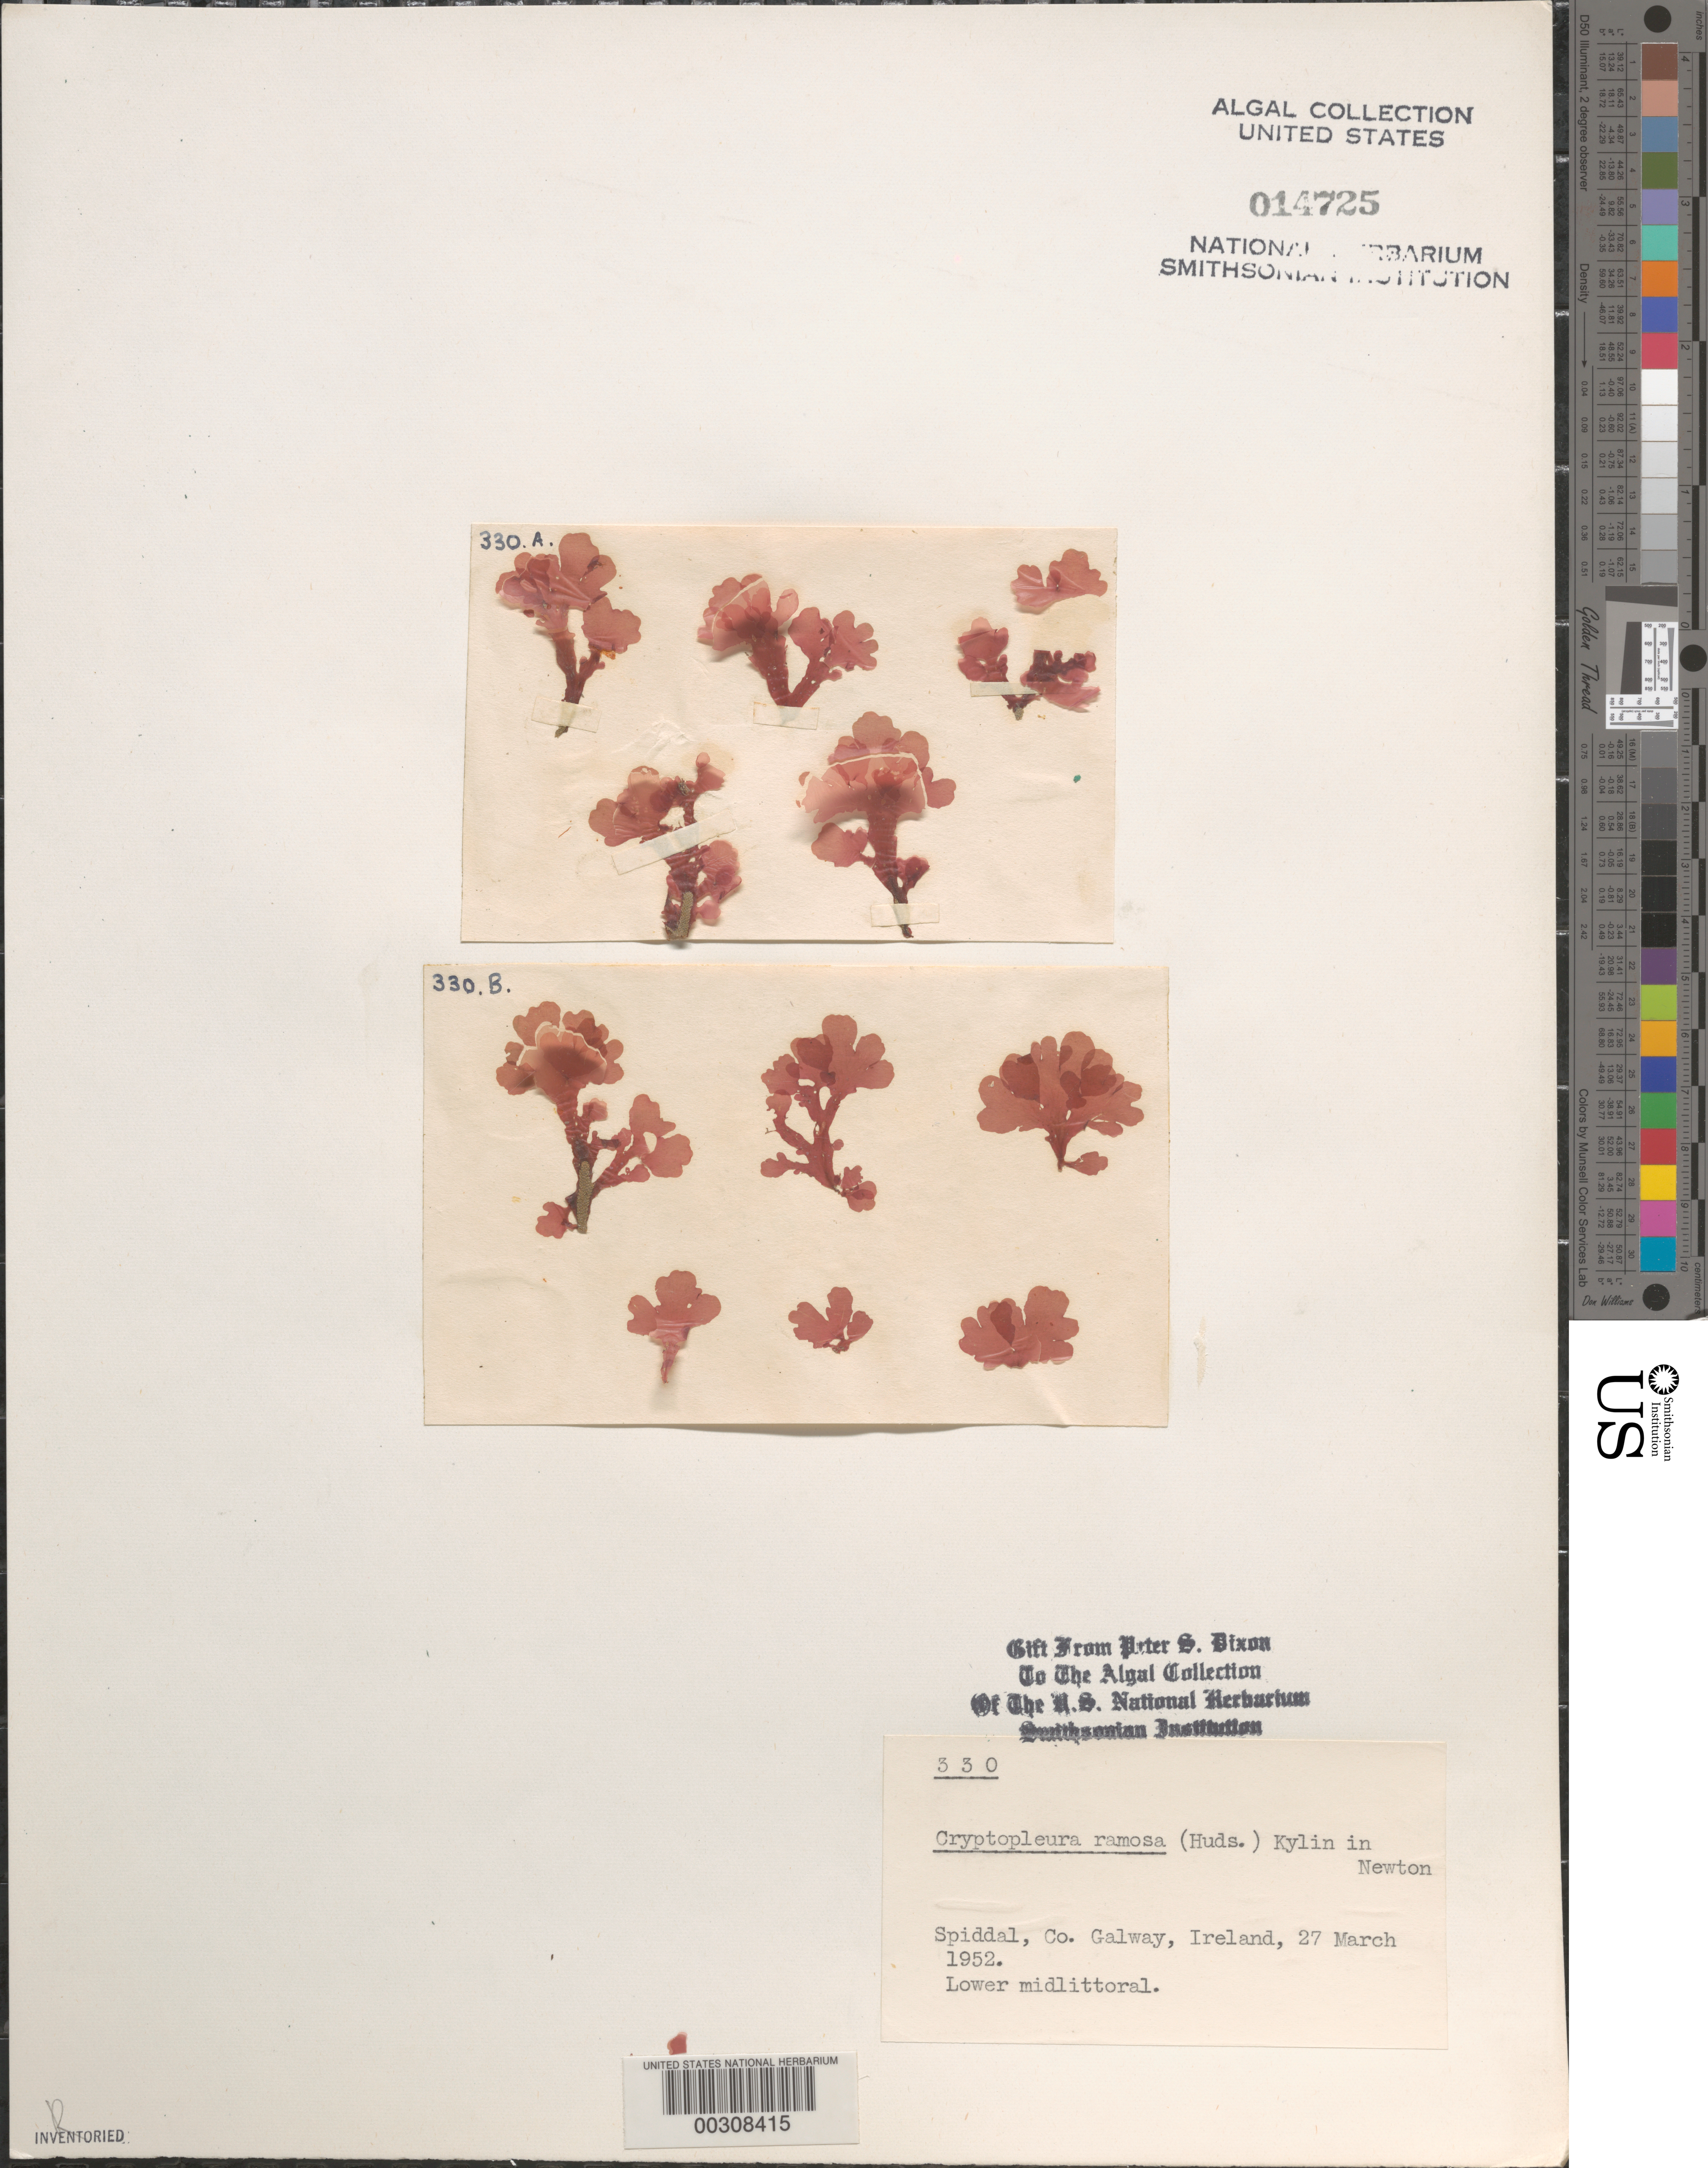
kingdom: Plantae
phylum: Rhodophyta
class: Florideophyceae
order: Ceramiales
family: Delesseriaceae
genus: Cryptopleura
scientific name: Cryptopleura ramosa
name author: (Huds.) L.M. Newton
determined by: Dixon, P. S.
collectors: P. S. Dixon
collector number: PSD 330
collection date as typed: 27 Mar 1952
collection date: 1952-03-27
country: Ireland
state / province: Connaught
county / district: Galway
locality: Spiddal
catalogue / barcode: US 14725